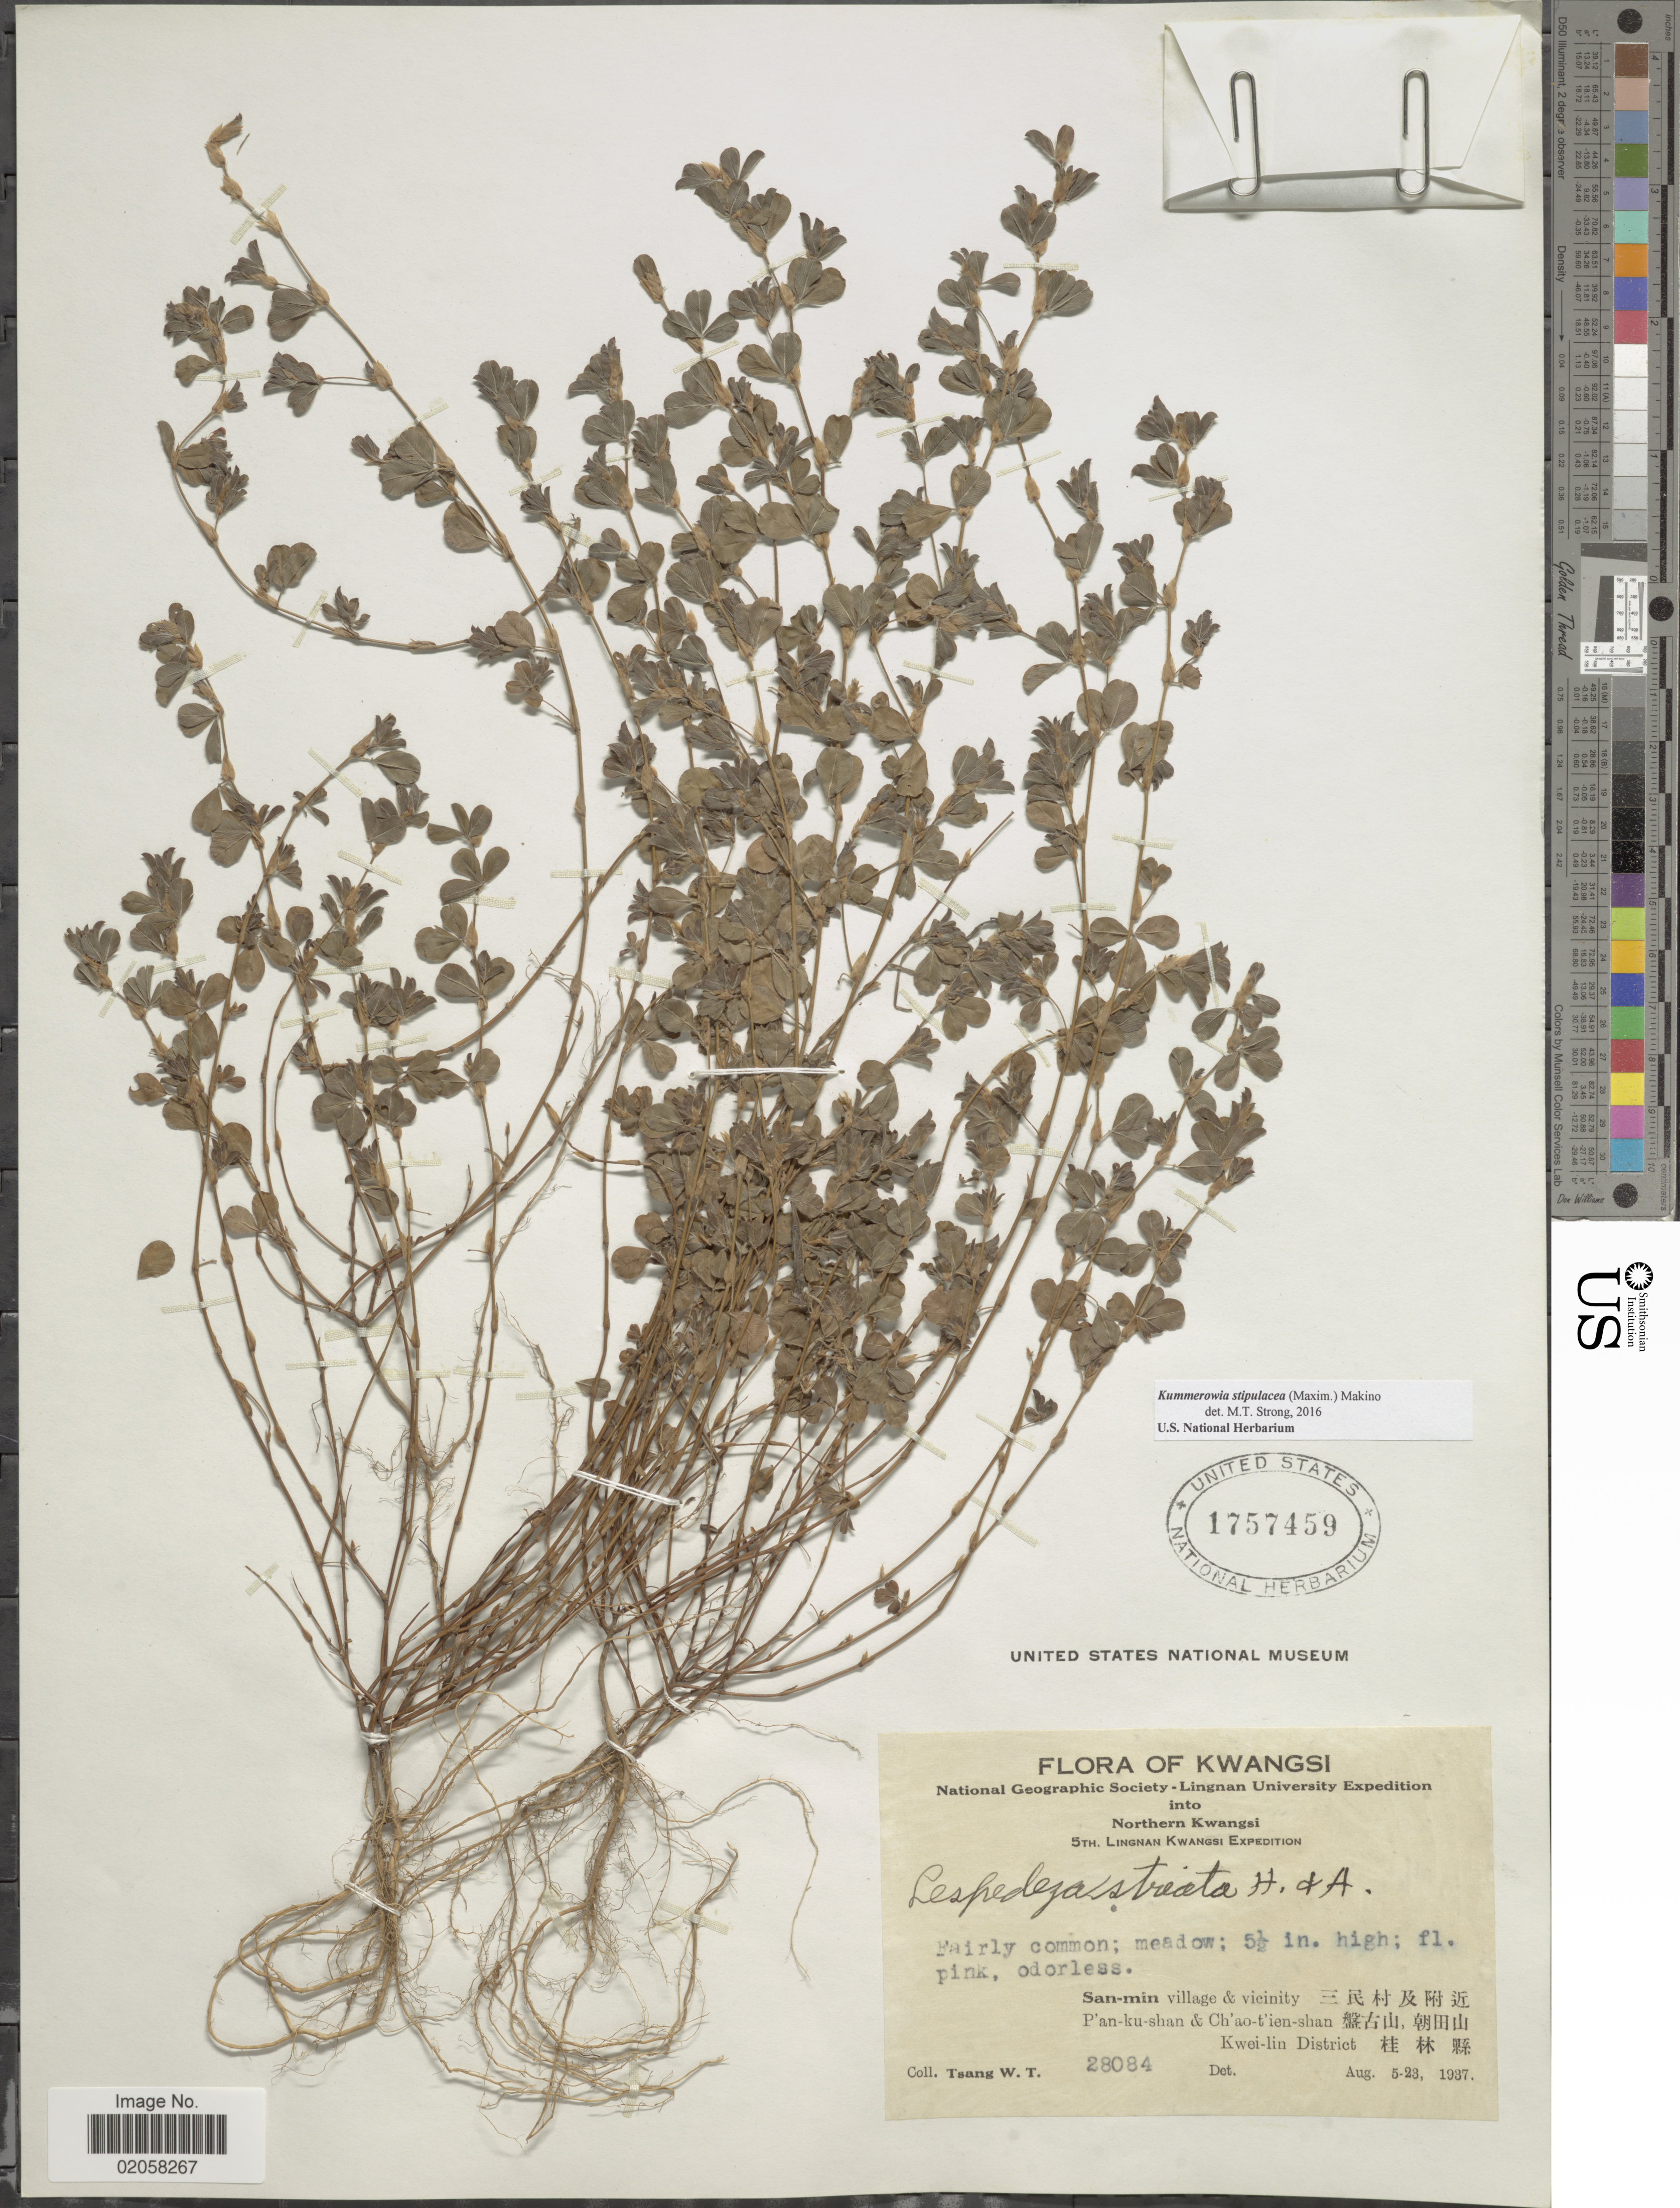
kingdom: Plantae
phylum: Tracheophyta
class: Magnoliopsida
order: Fabales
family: Fabaceae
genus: Kummerowia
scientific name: Kummerowia stipulacea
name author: (Maxim.) Makino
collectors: W. T. Tsang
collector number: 28084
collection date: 1937-08-05/1937-08-23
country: China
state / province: Guangxi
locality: Northern Kwangsi, San-min village & vicinity, P'an-ku-shan & Ch'ao-t'ien-shan, Kwei-lin District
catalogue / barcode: US 1757459